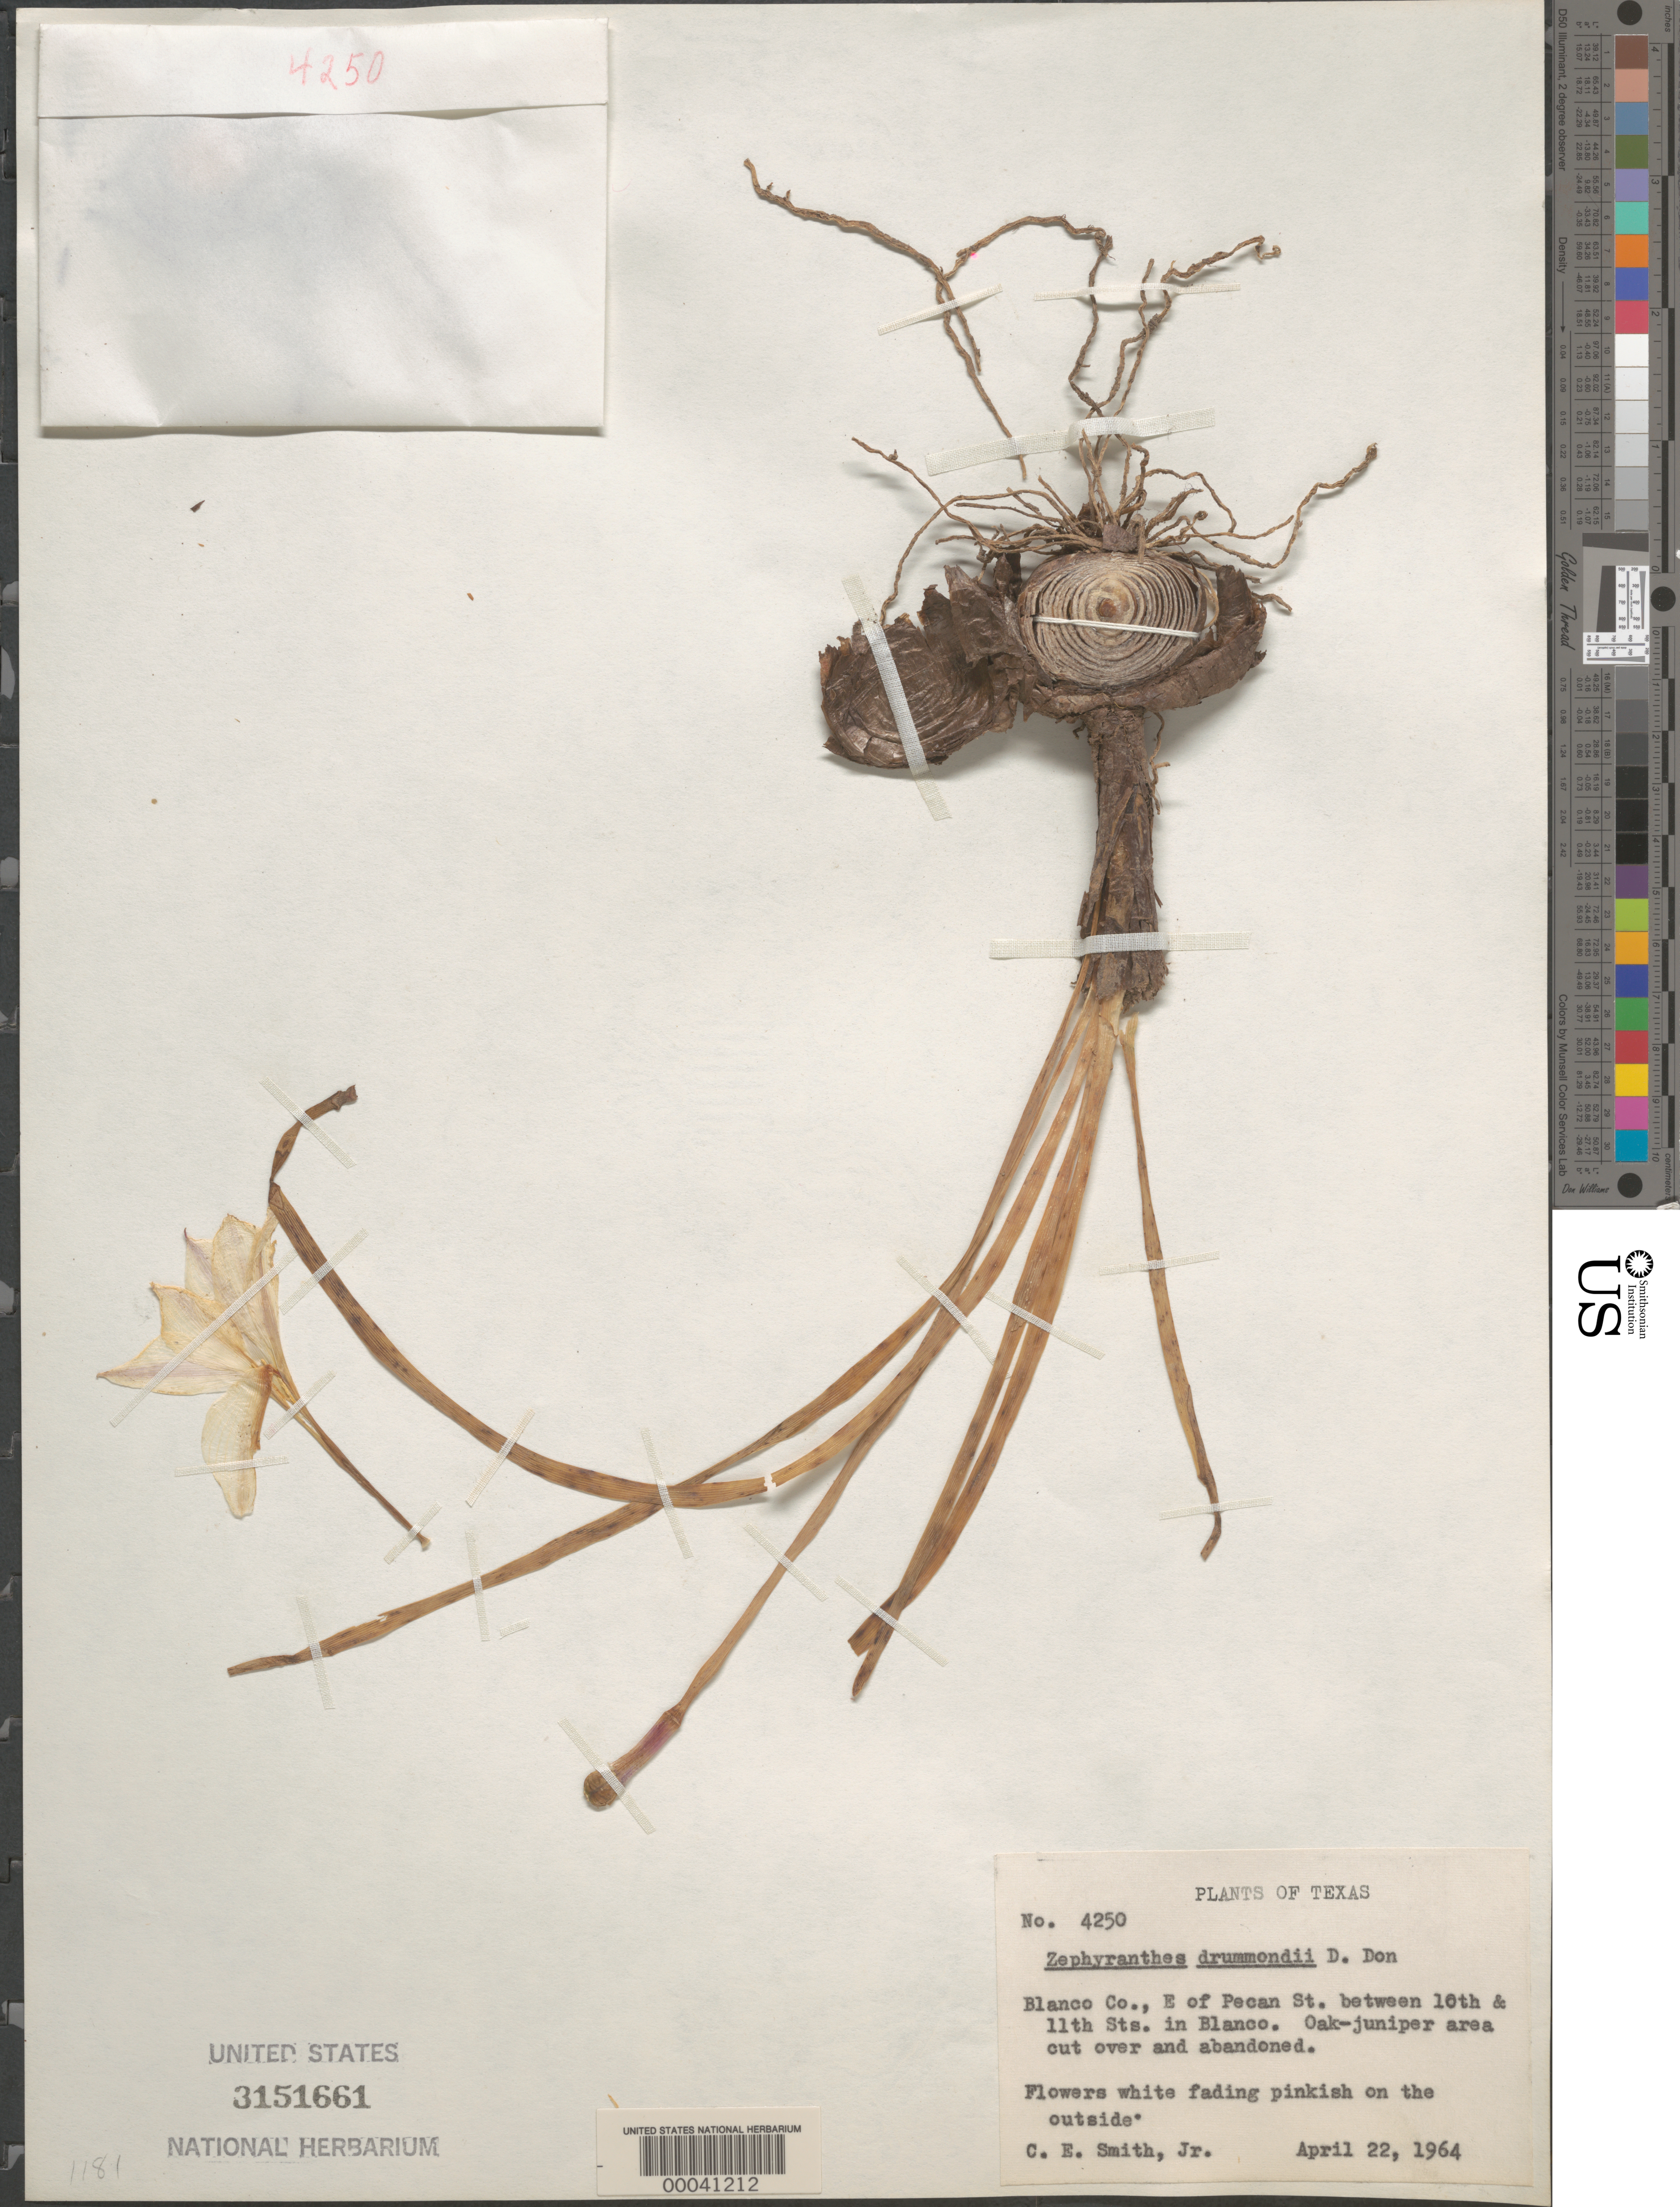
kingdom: Plantae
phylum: Tracheophyta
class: Liliopsida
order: Asparagales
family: Amaryllidaceae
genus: Zephyranthes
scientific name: Zephyranthes drummondii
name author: D. Don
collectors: C. E. Smith Jr.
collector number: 4250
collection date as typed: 22 Apr 1964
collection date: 1964-04-22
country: United States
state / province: Texas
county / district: Blanco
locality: Blanco, e of pecan st.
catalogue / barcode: US 3151661